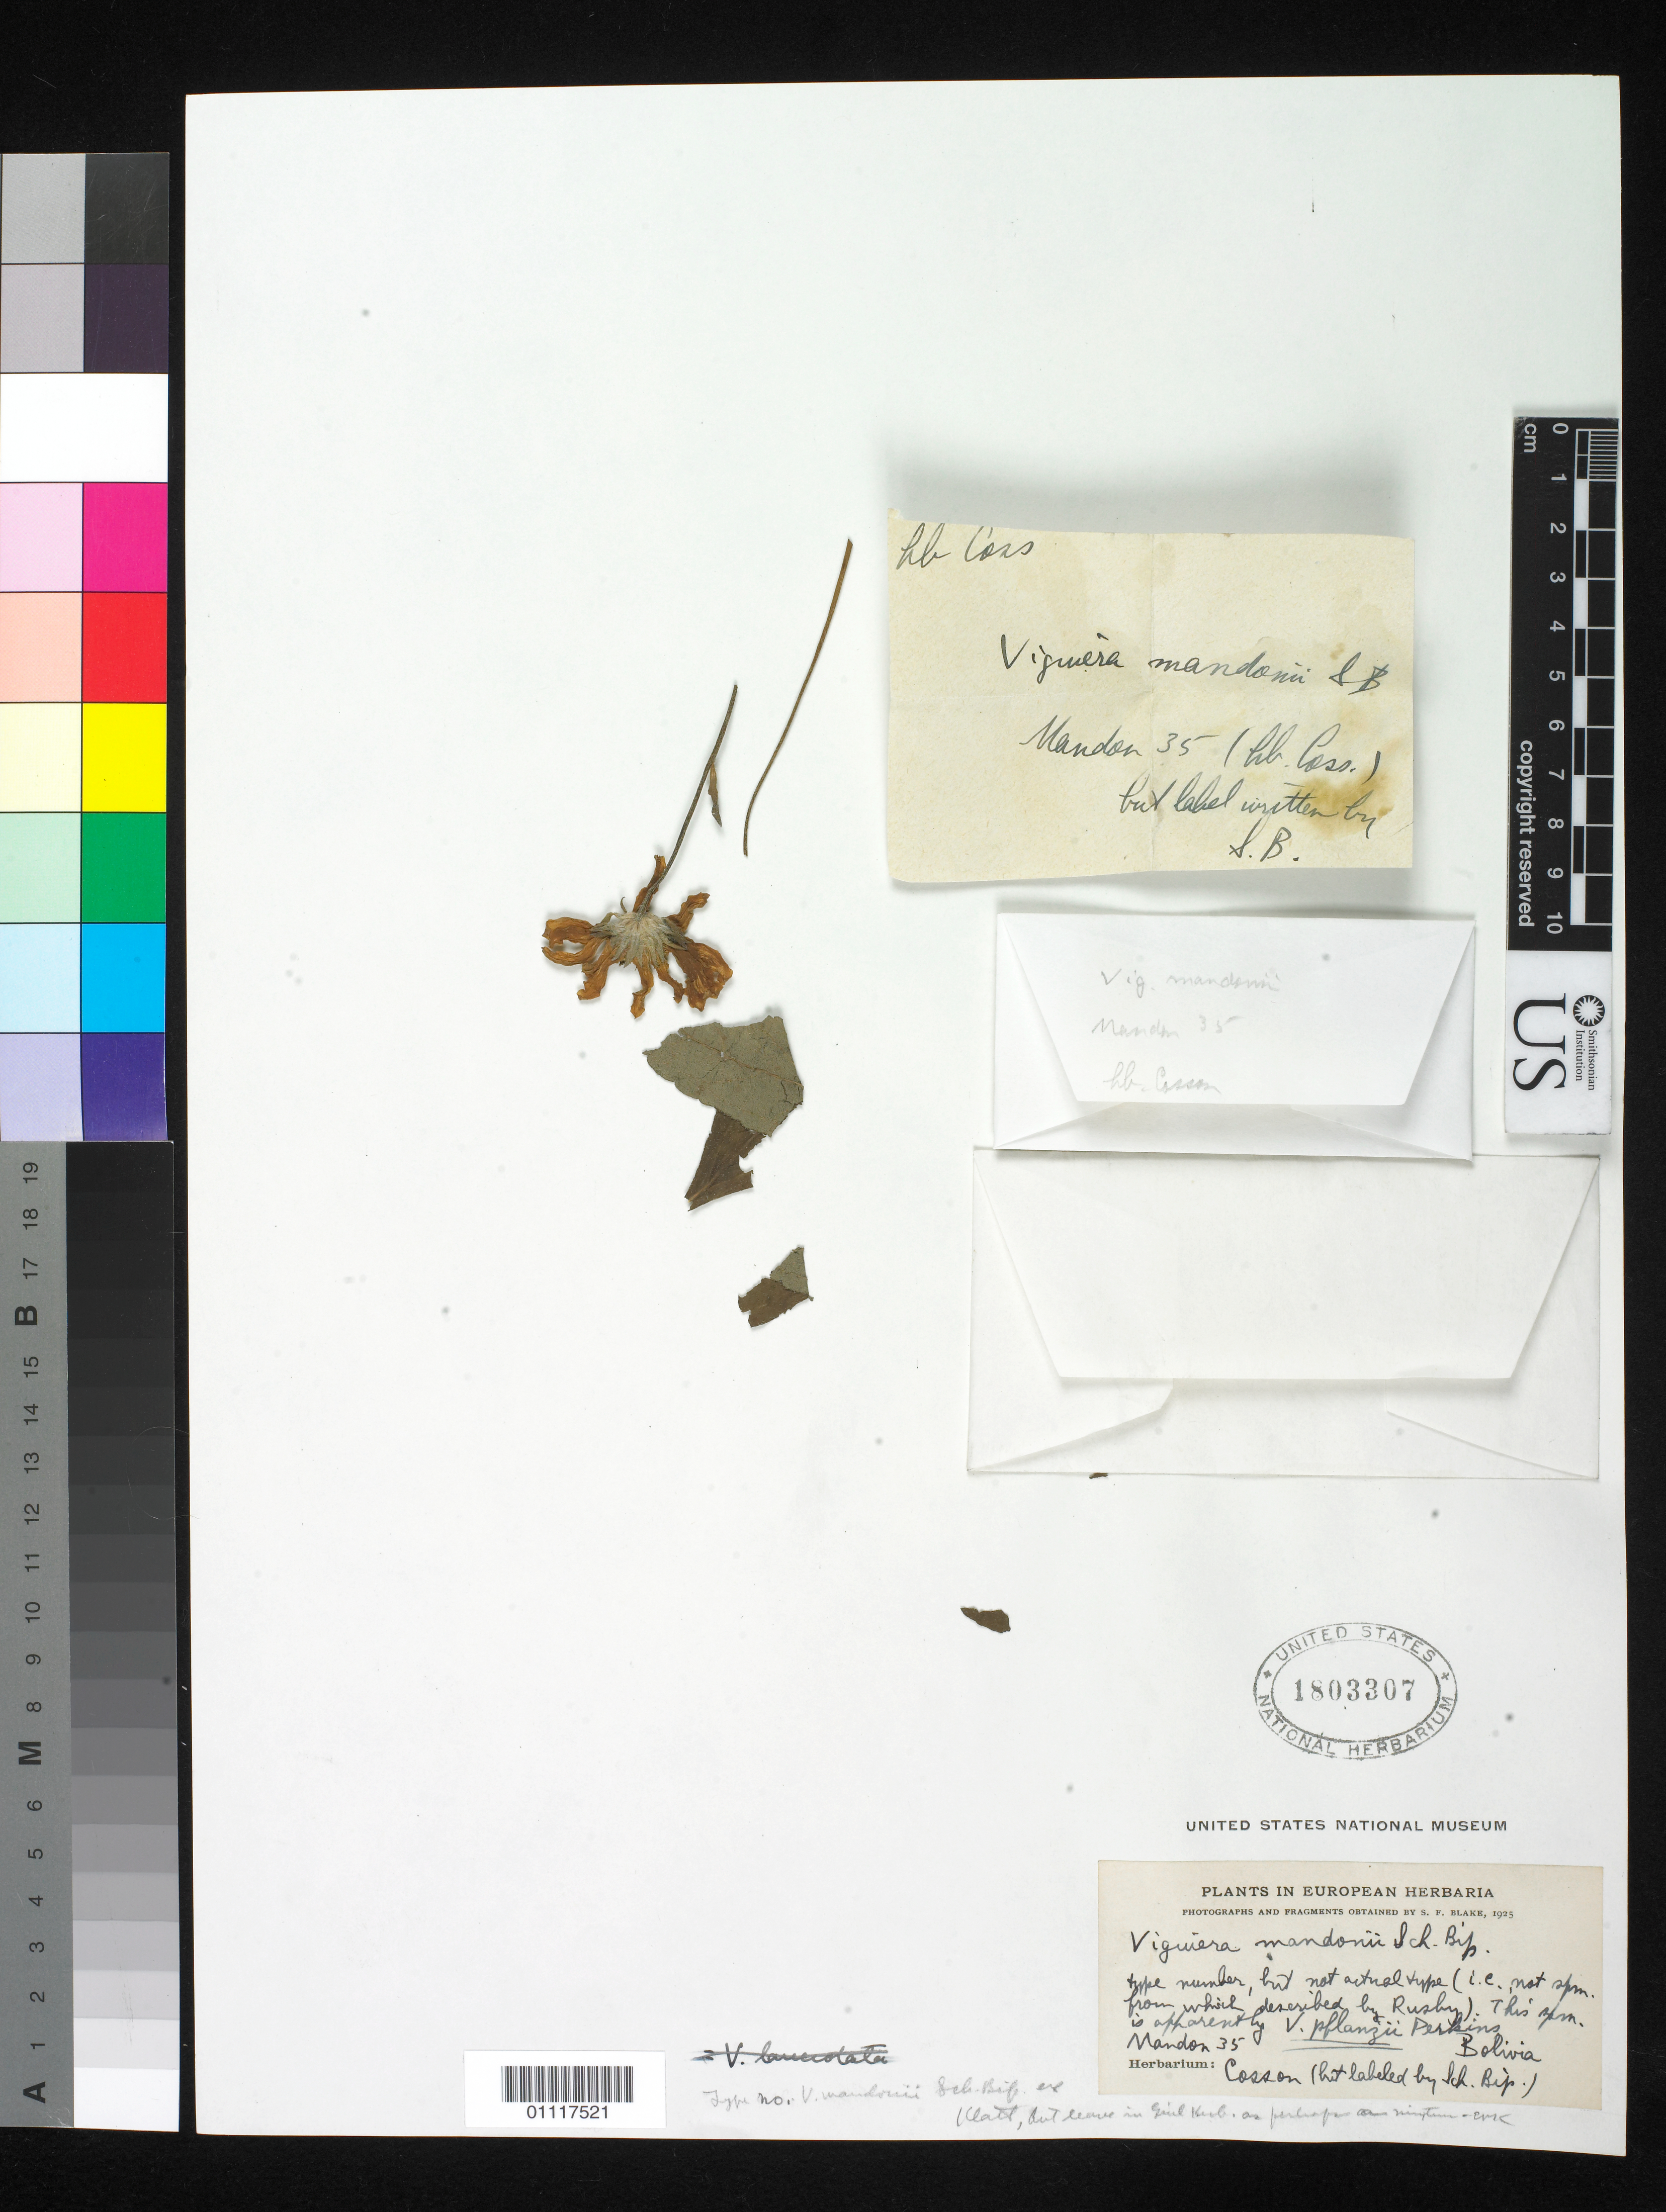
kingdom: Plantae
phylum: Tracheophyta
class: Magnoliopsida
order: Asterales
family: Asteraceae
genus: Viguiera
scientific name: Viguiera mandonii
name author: Sch. Bip. ex Rusby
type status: Possible Syntype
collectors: G. Mandon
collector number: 35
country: Bolivia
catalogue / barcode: US 1803307